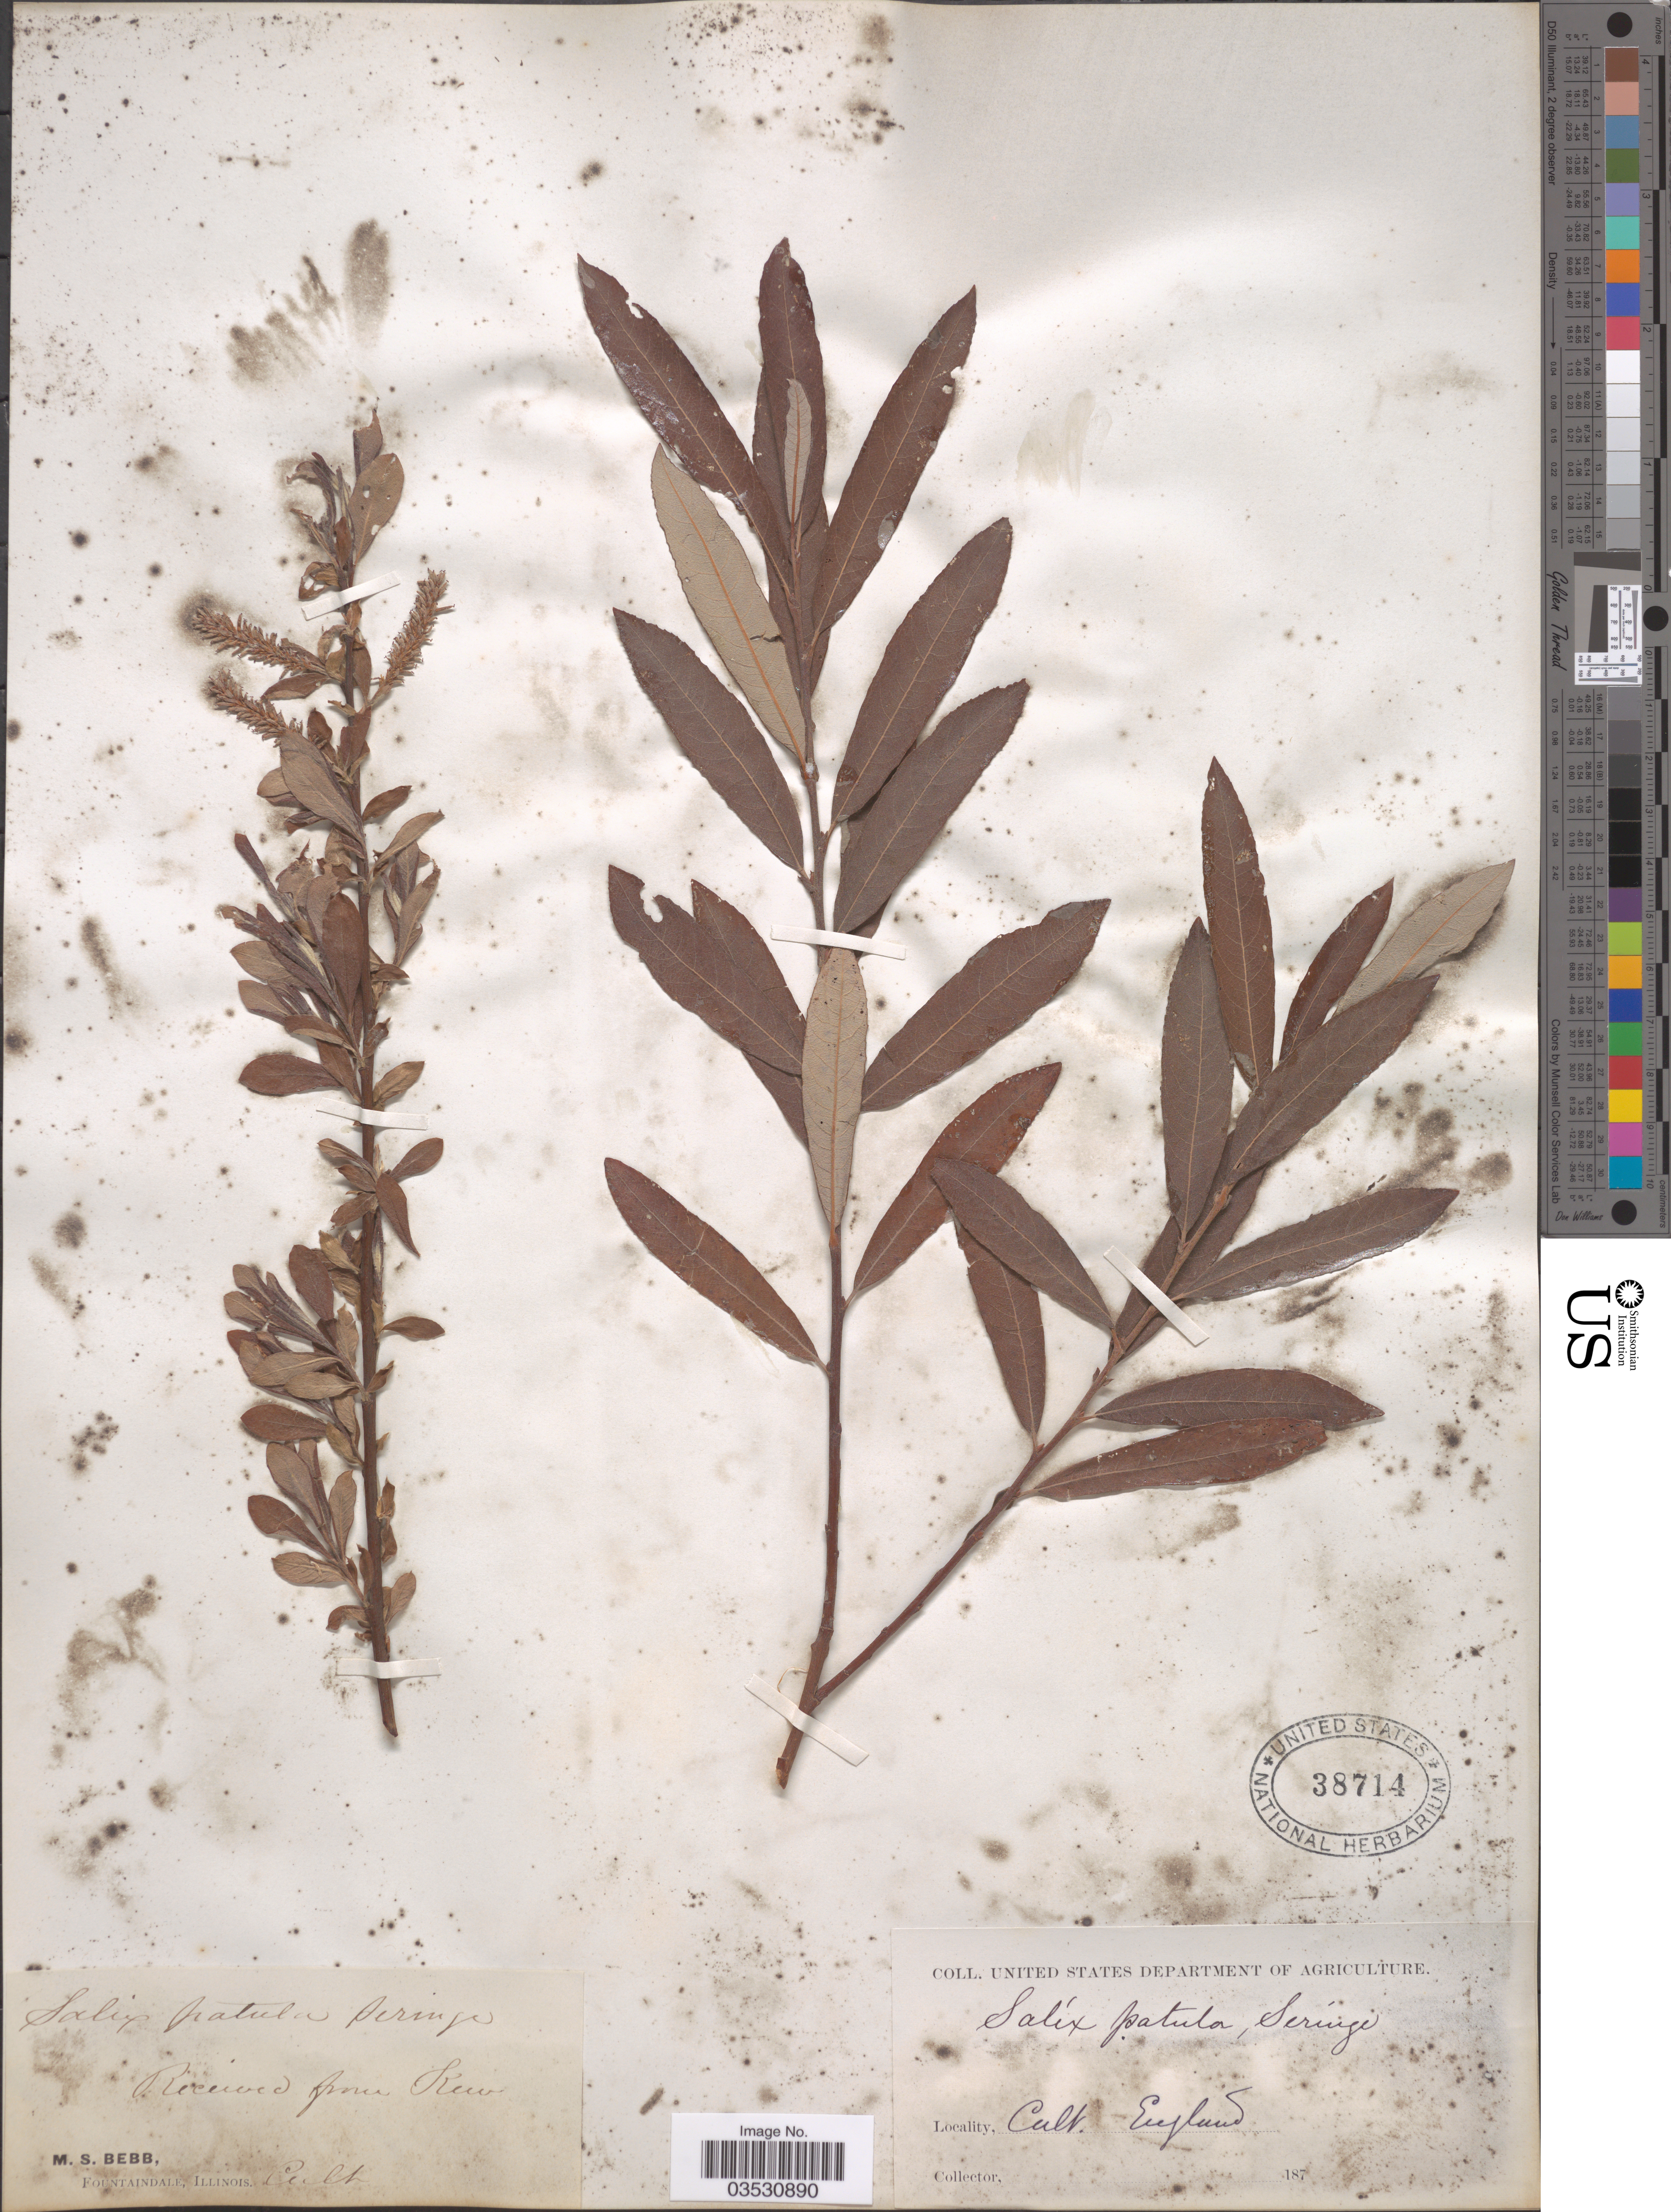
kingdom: Plantae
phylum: Tracheophyta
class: Magnoliopsida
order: Malpighiales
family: Salicaceae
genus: Salix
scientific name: Salix patula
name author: Ser.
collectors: M. Bebb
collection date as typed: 187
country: United Kingdom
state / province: England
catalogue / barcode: US 38714